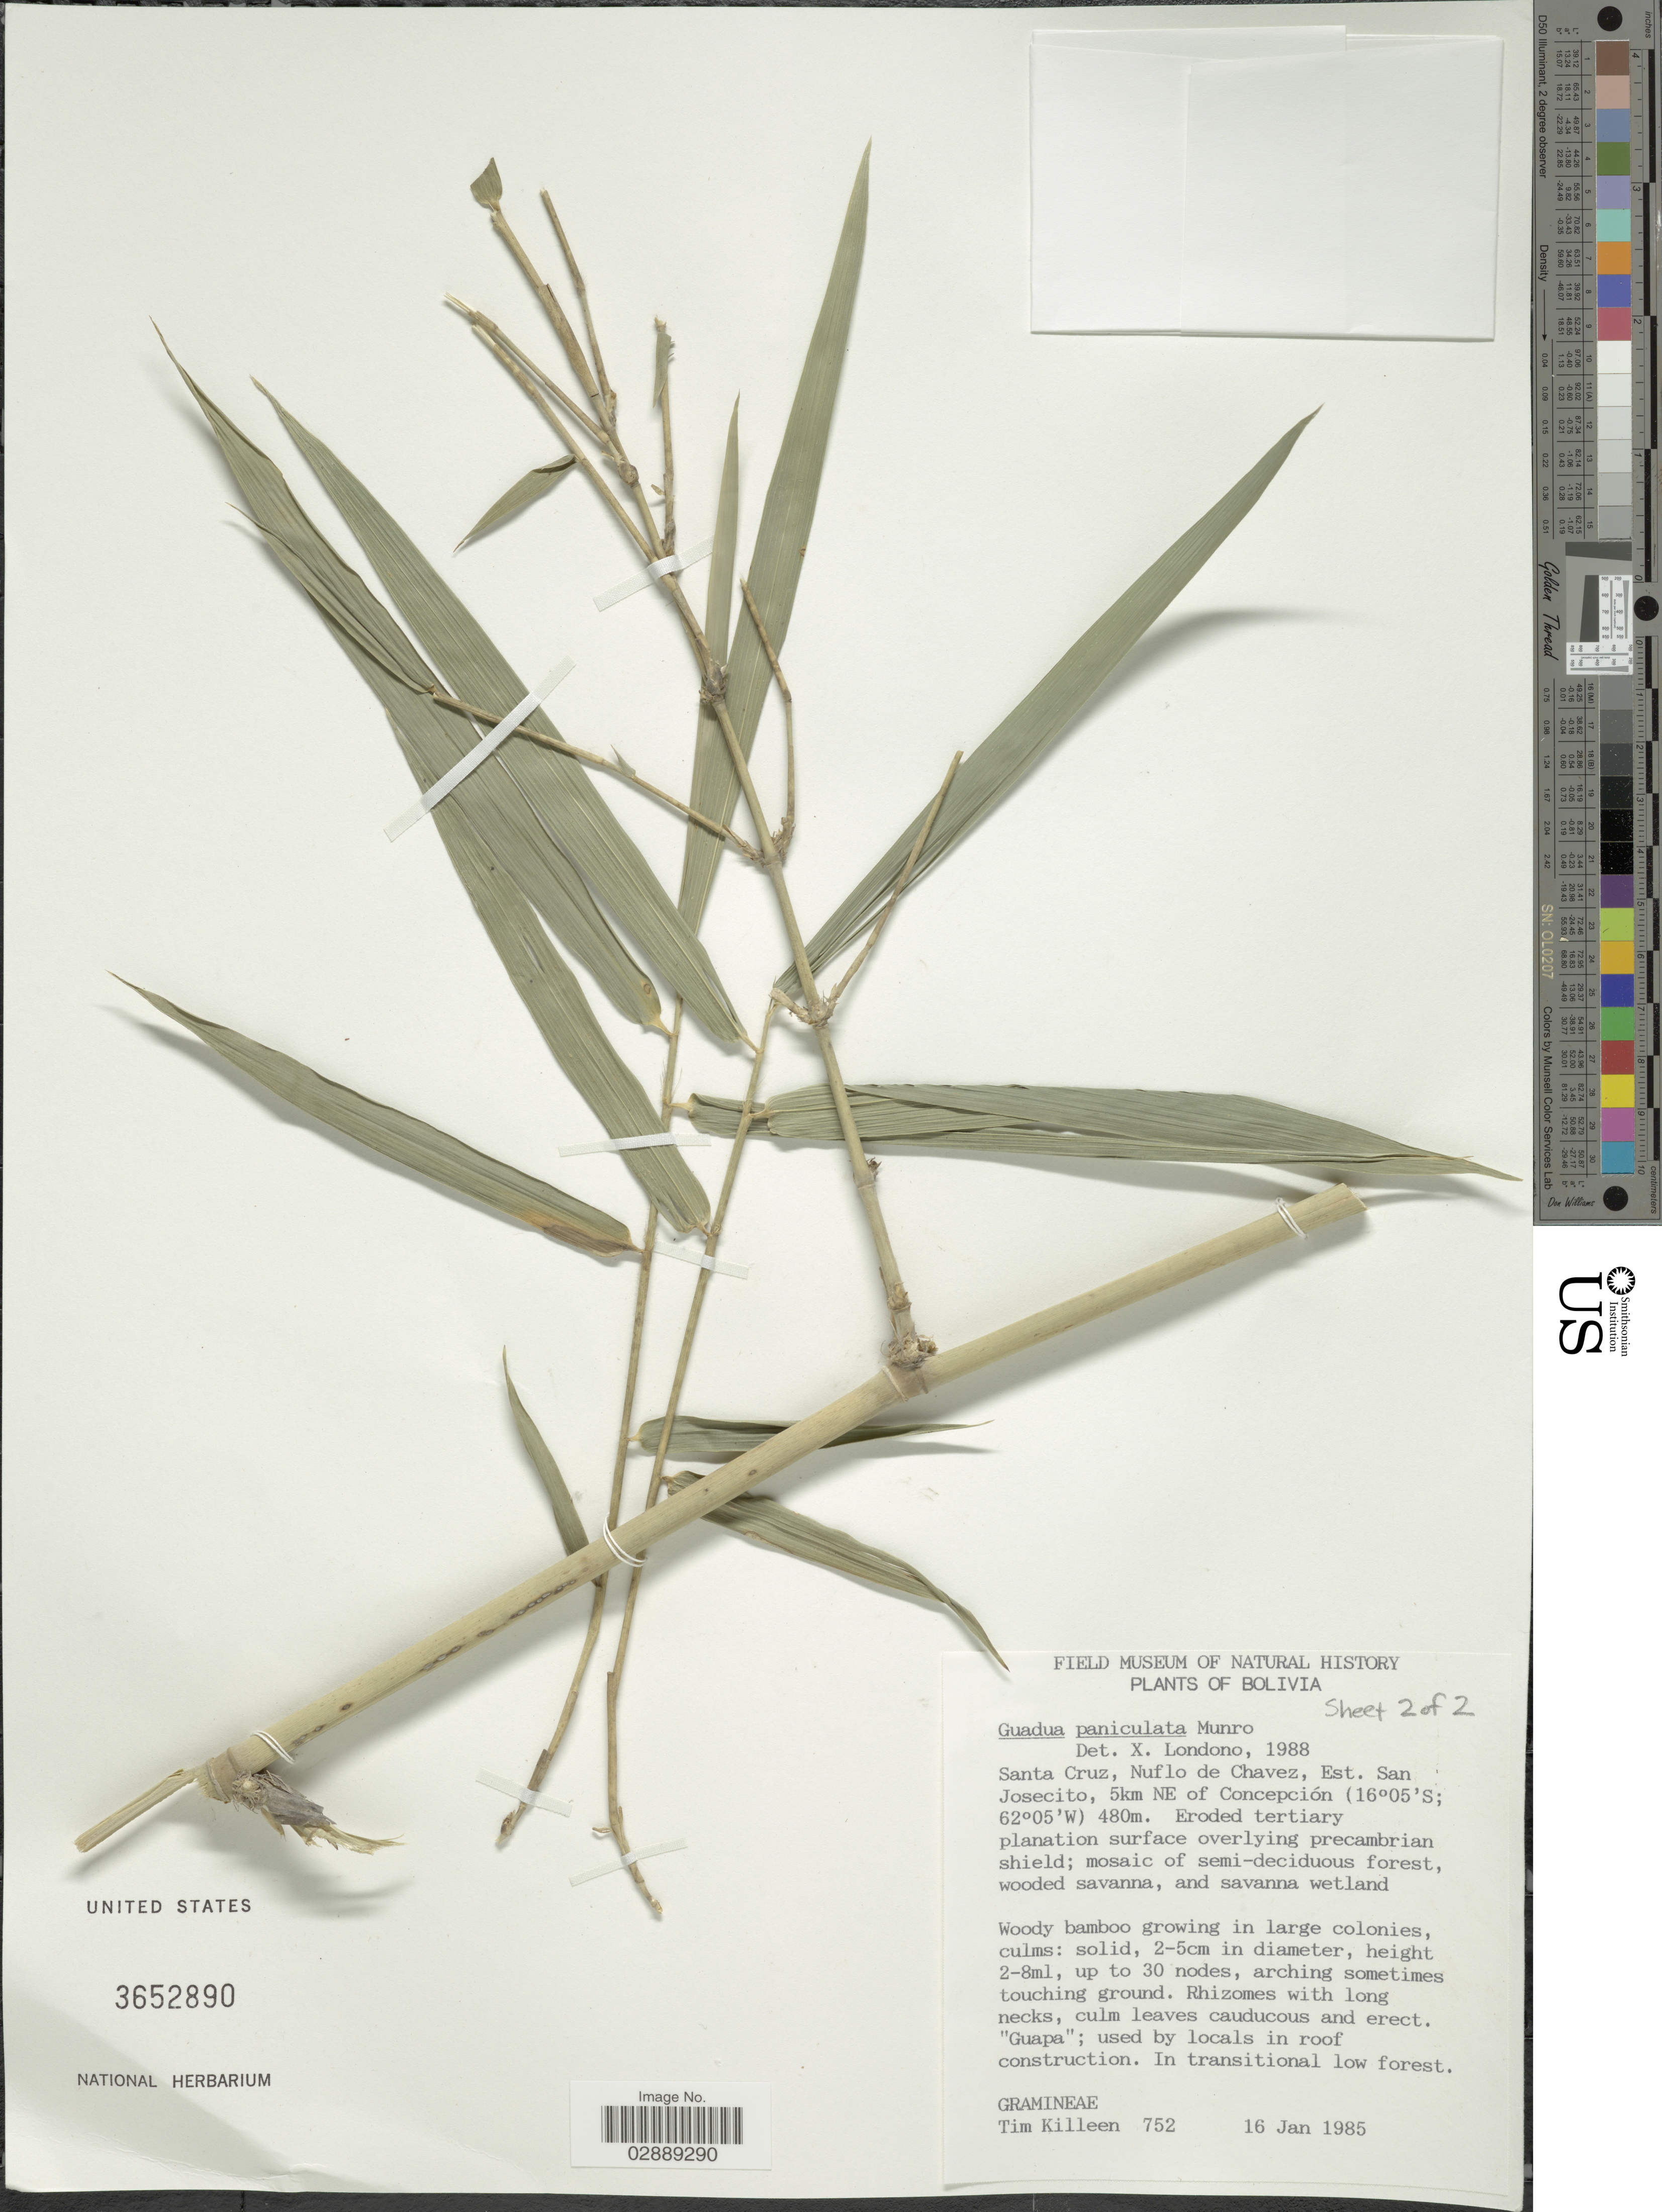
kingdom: Plantae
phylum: Tracheophyta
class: Liliopsida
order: Poales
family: Poaceae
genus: Guadua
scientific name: Guadua paniculata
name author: Munro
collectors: T. J. Killeen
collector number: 752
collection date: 1985-01-16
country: Bolivia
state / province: Santa Cruz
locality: Nuflo de Chavez, Est. San Josecito, 5 km NE of Concepcion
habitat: Eroded tertiary planation surface overlying precambrian shield; mosaic of semi-deciduous forest, wooded savanna, and savanna wetland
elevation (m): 480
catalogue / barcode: US 3652890